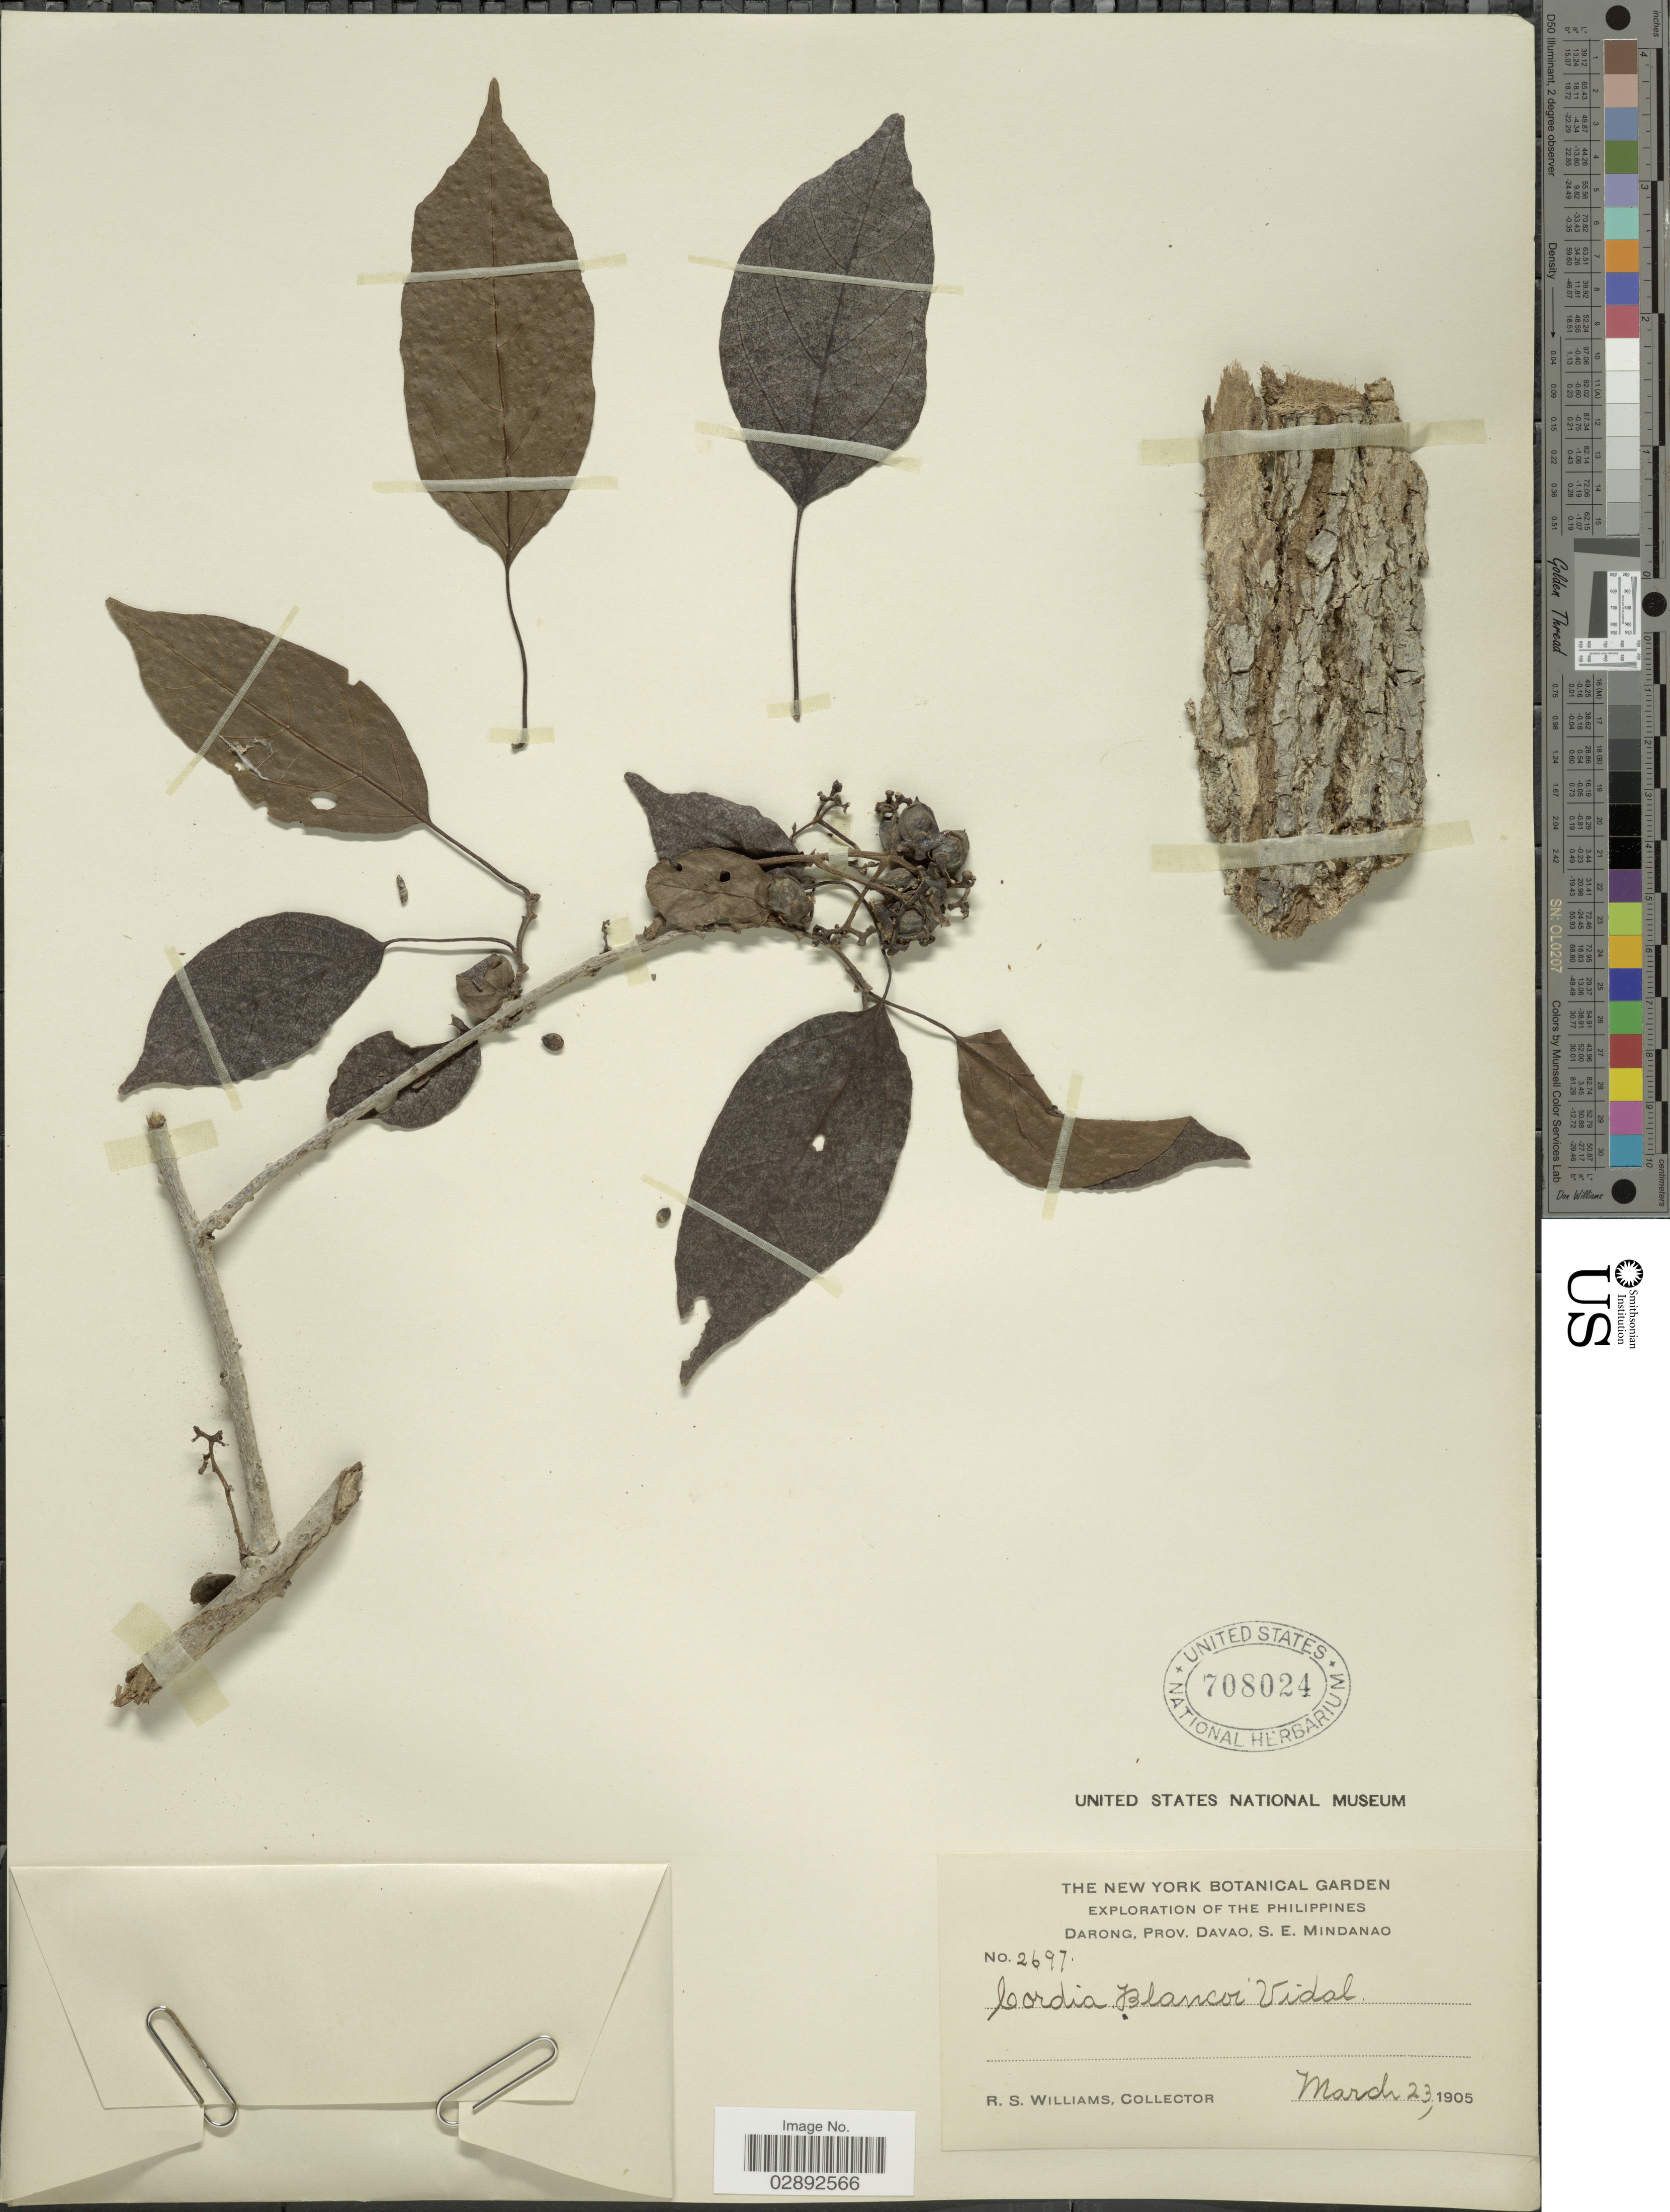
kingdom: Plantae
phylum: Tracheophyta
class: Magnoliopsida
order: Boraginales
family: Cordiaceae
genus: Cordia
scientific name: Cordia dichotoma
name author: G. Forst.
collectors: R. S. Williams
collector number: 2697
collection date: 1905-03-23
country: Philippines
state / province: Davao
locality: Darong, S. E. Mindanao.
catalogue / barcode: US 708024